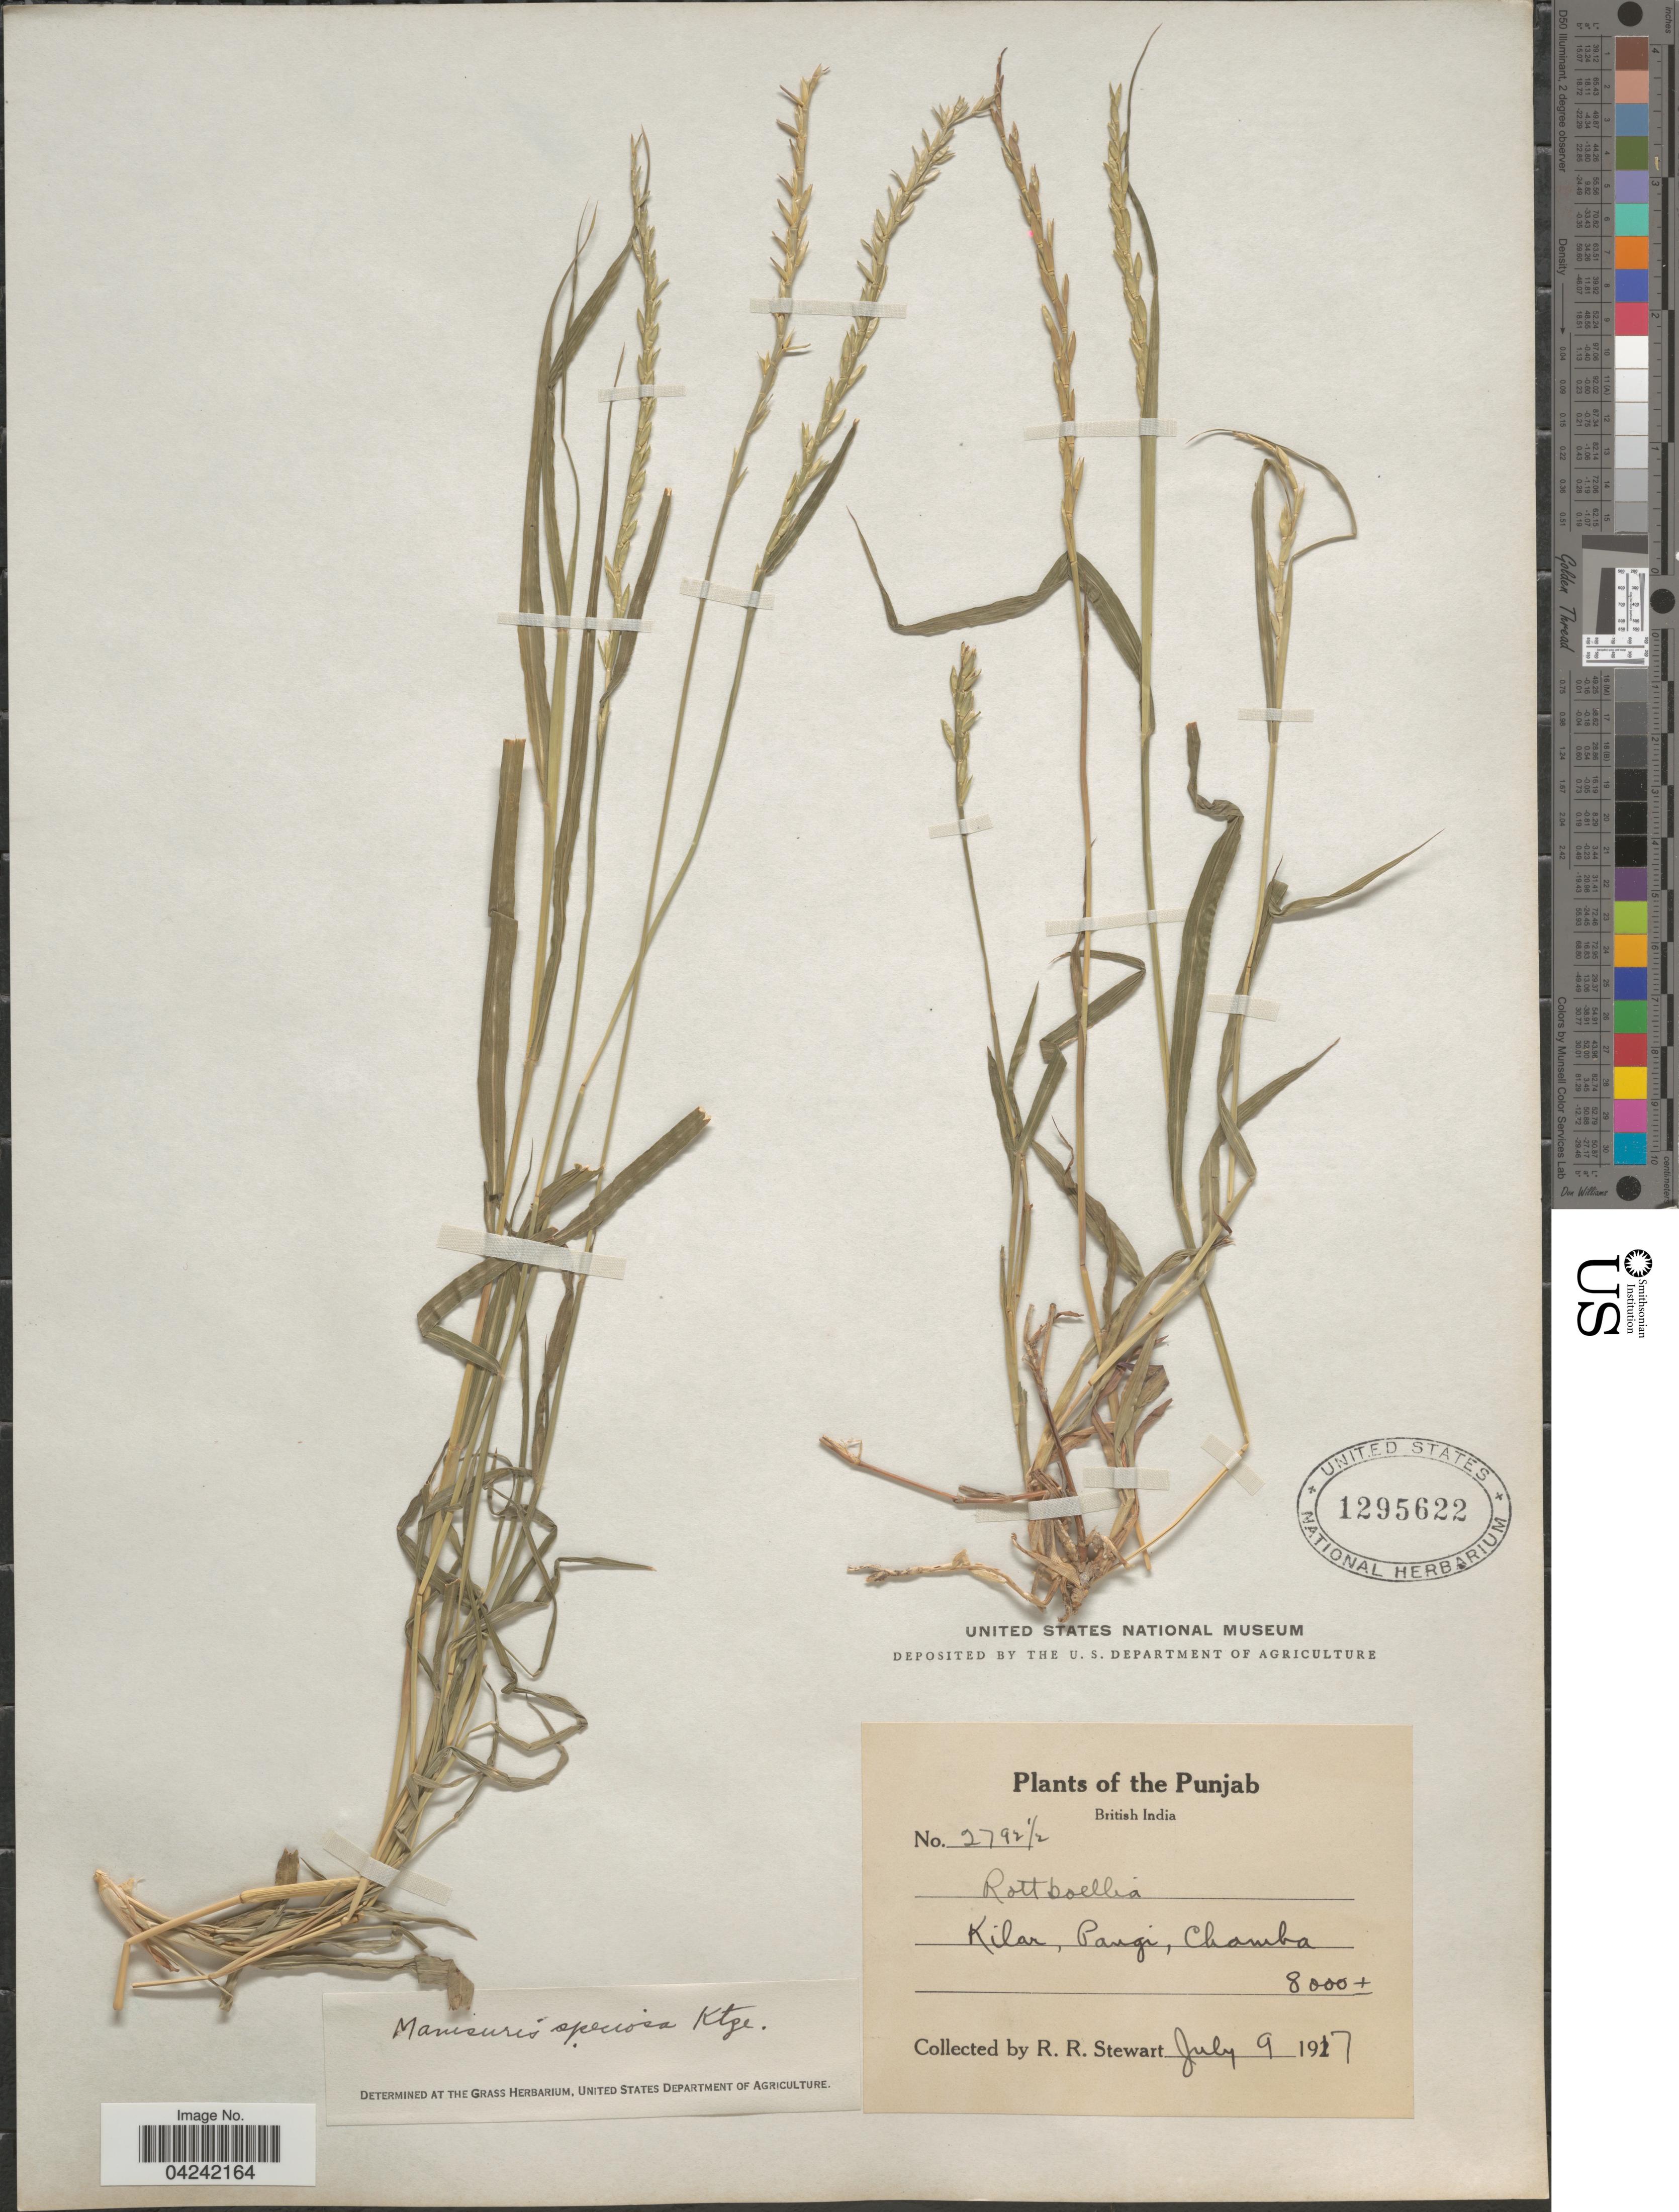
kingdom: Plantae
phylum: Tracheophyta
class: Liliopsida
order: Poales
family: Poaceae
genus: Phacelurus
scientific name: Phacelurus speciosus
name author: (Steud.) C. E. Hubb.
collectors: R. Stewart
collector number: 2792 1/2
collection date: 1917-07-09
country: India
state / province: Punjab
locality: British India. Kilar, Pangi, Chamba.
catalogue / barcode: US 1295622